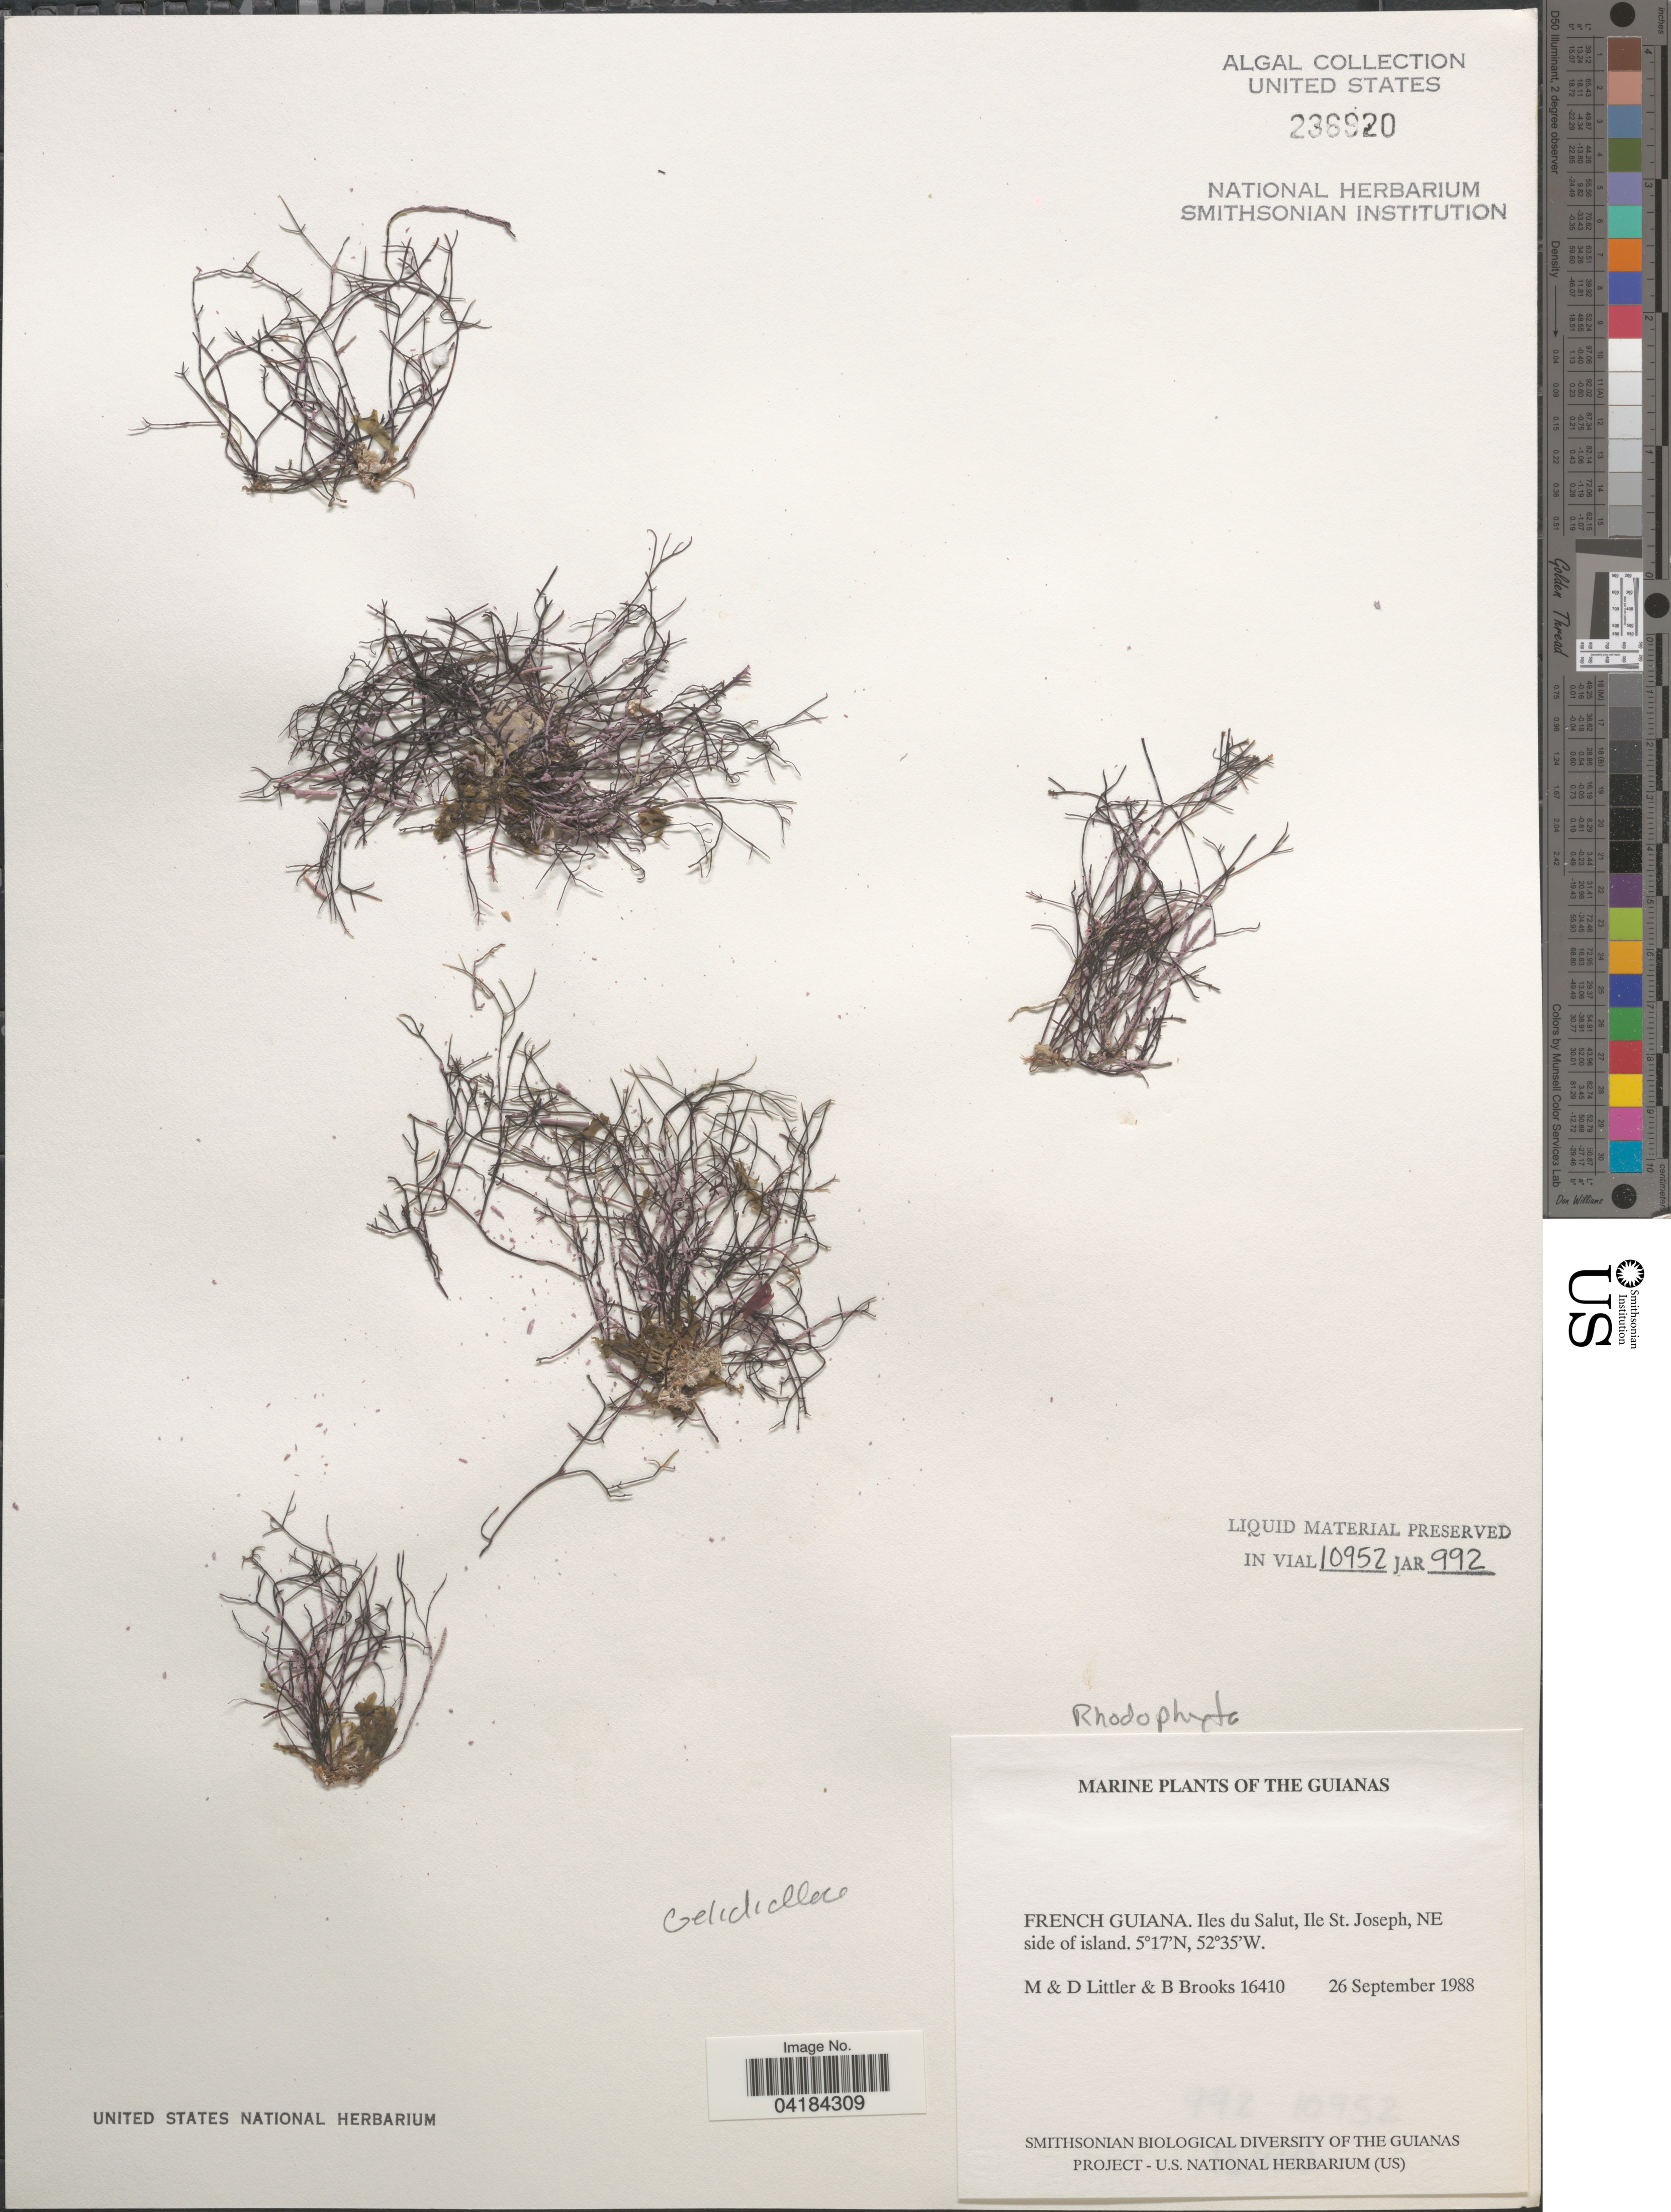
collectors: M. Littler, D. S. Littler & B. Brooks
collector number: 16410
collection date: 1988-09-26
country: French Guiana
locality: The Guianas. Iles du Salut, Ile St. Joseph, NE side of island.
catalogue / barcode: US 236920